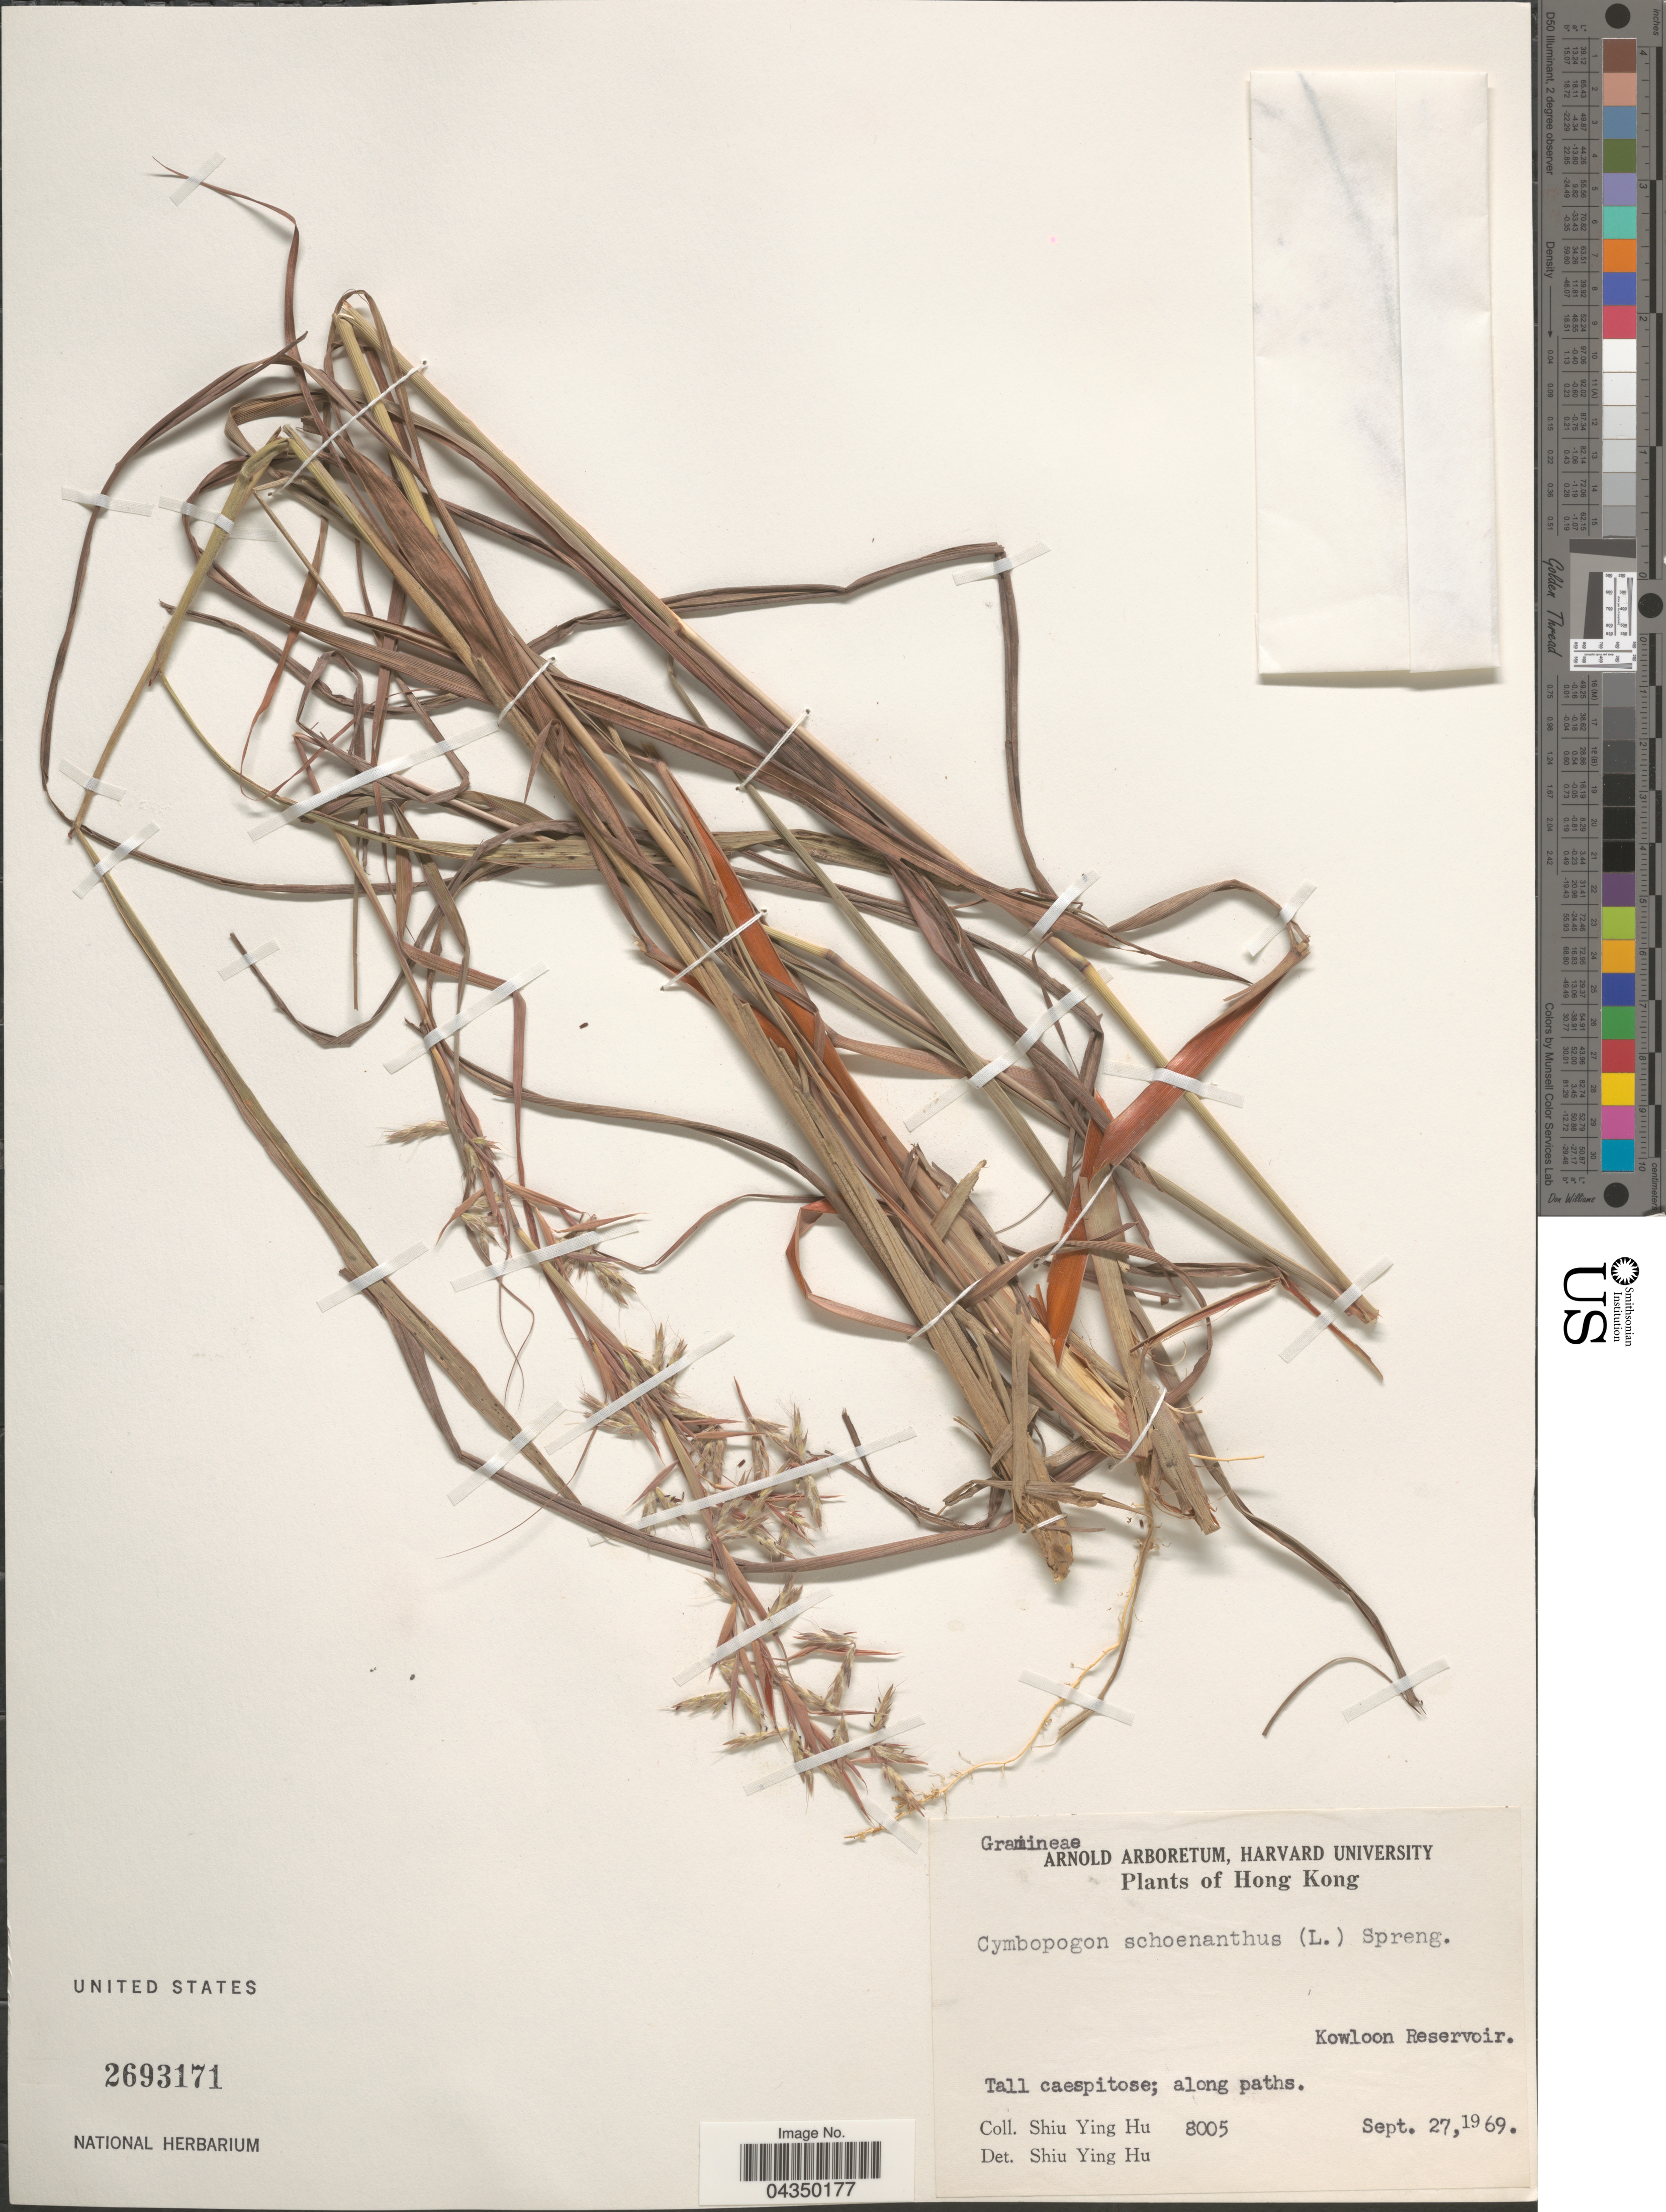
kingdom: Plantae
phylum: Tracheophyta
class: Liliopsida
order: Poales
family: Poaceae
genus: Cymbopogon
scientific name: Cymbopogon schoenanthus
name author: (L.) Spreng.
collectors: S. Y. Hu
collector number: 8005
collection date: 1969-09-27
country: China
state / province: Hong Kong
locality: Kowloon Reservoir.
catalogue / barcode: US 2693171